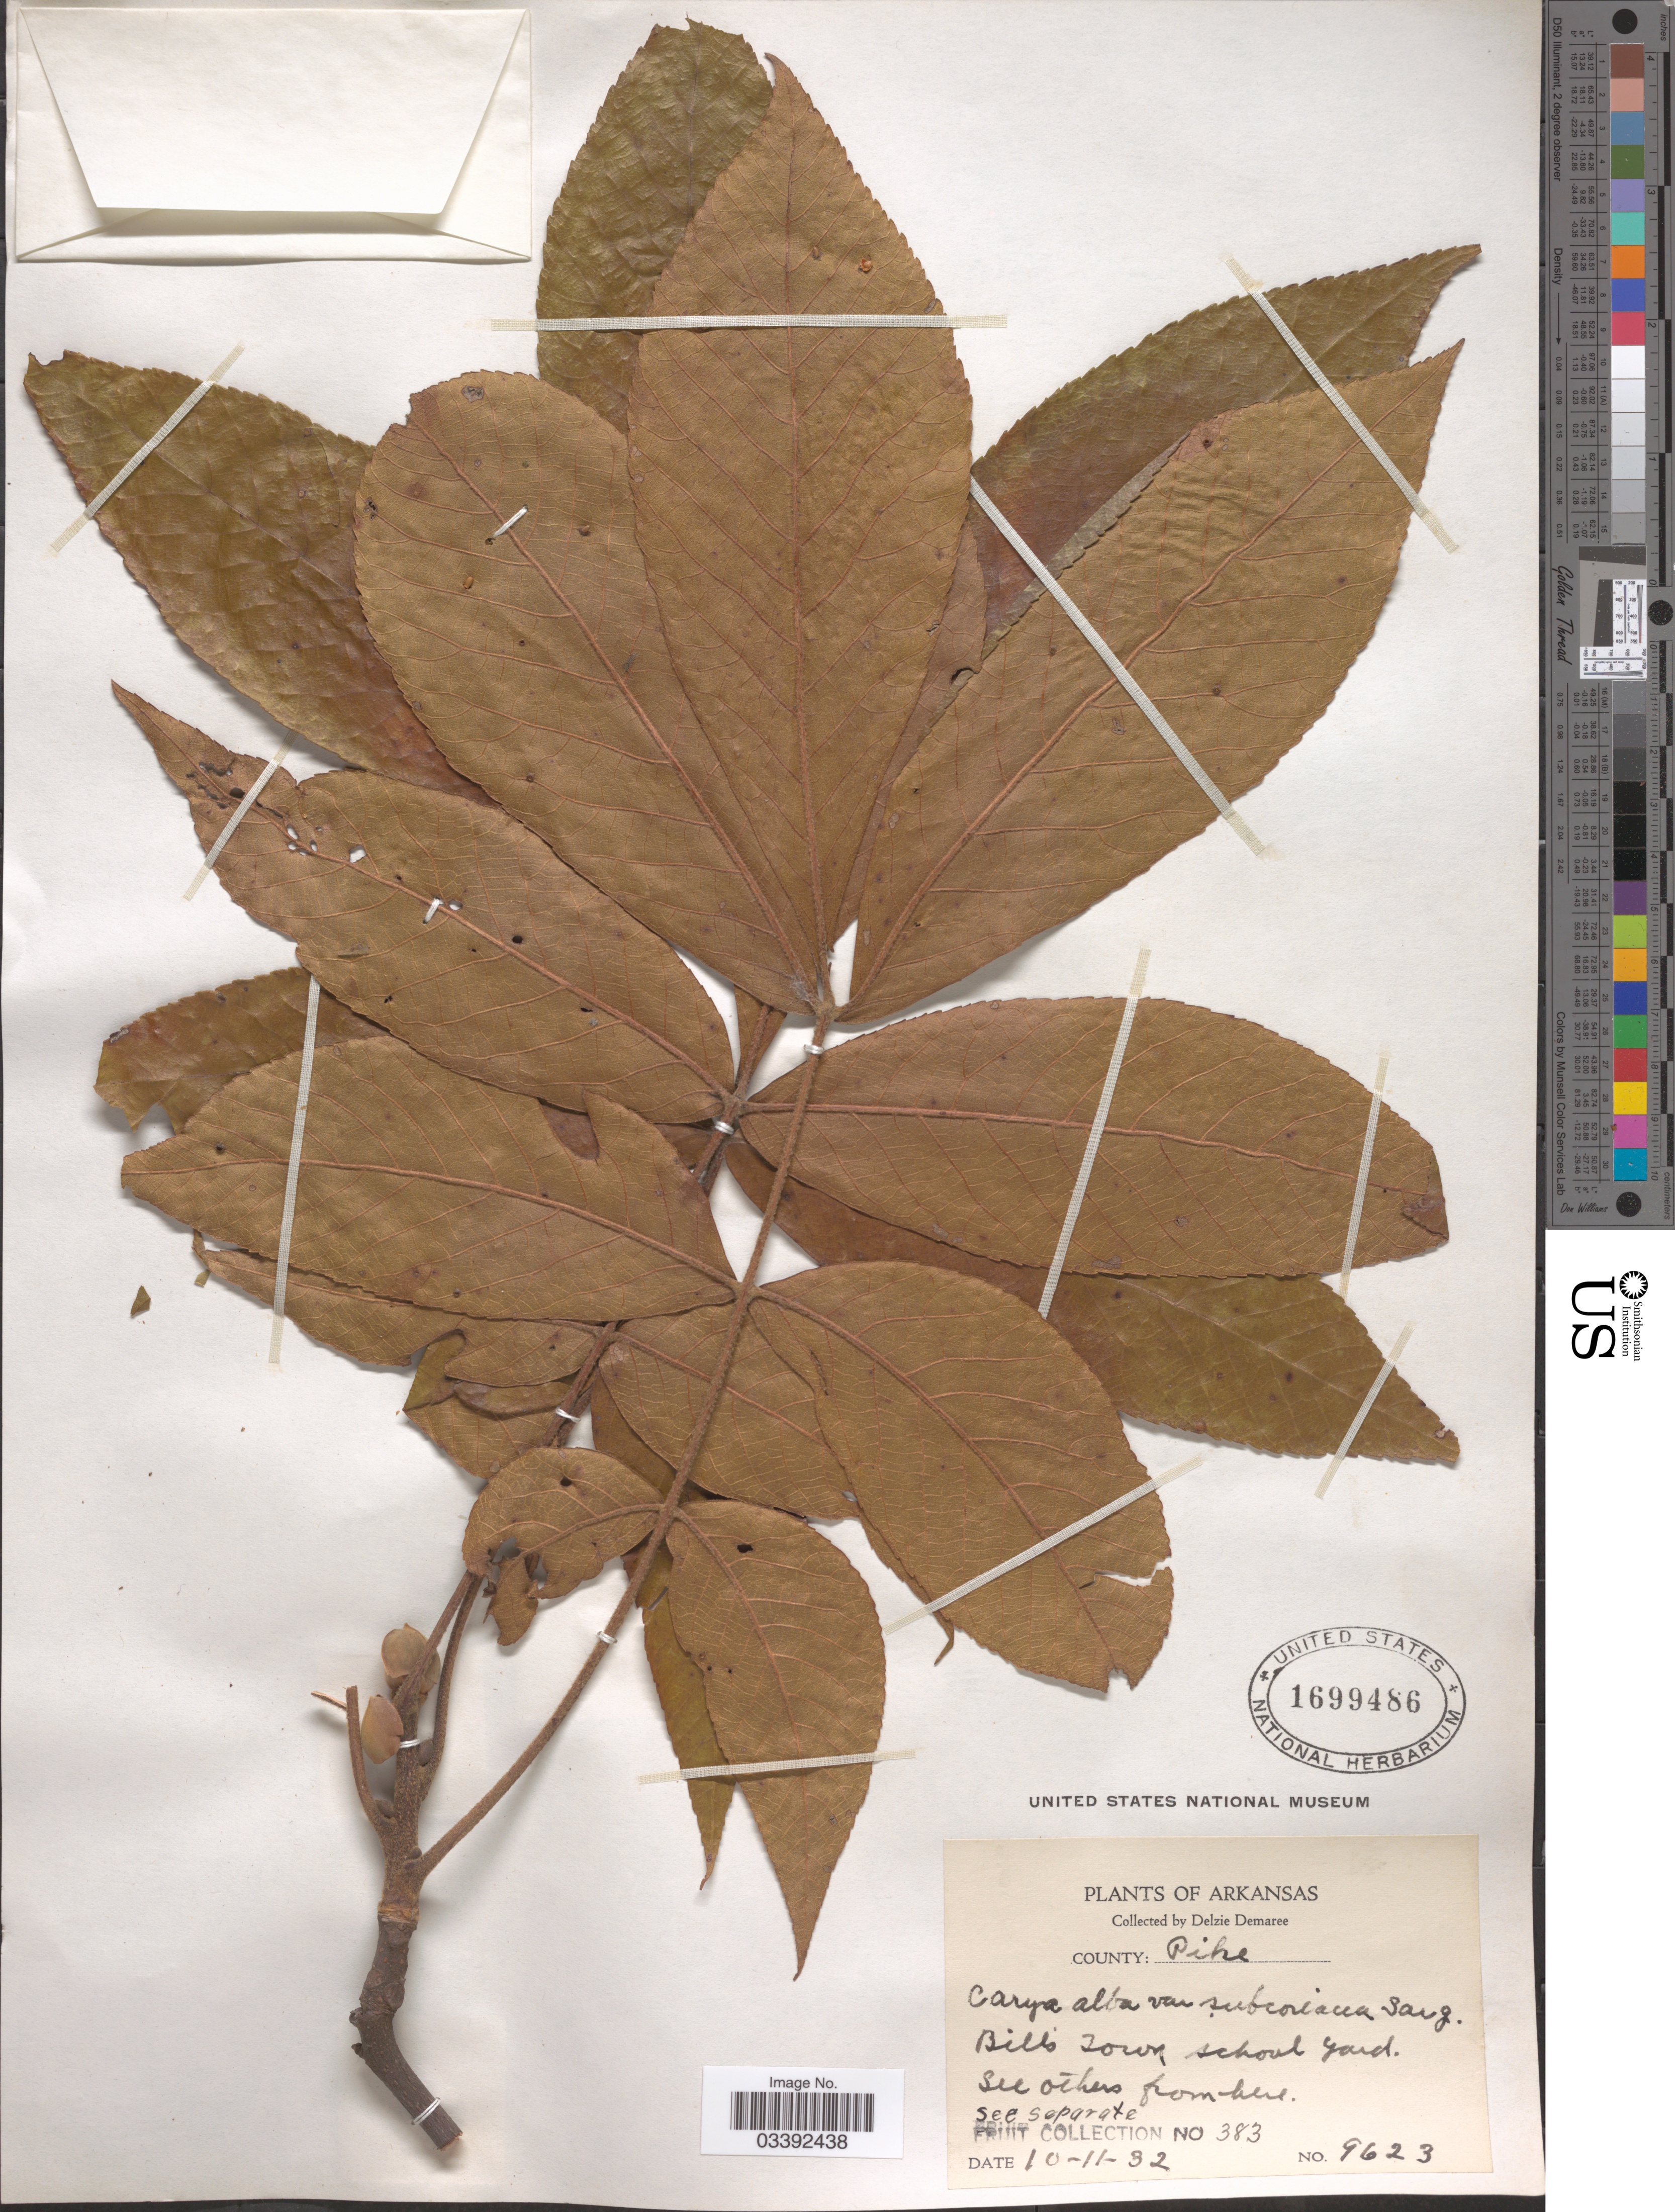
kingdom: Plantae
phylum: Tracheophyta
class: Magnoliopsida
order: Fagales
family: Juglandaceae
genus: Carya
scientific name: Carya tomentosa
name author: (Lam.) Nutt.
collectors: D. Demaree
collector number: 9623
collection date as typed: Transcribed d/m/y: 11/10/32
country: United States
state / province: Arkansas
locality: County: Pike. Bills Town school yard.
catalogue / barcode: US 1699486